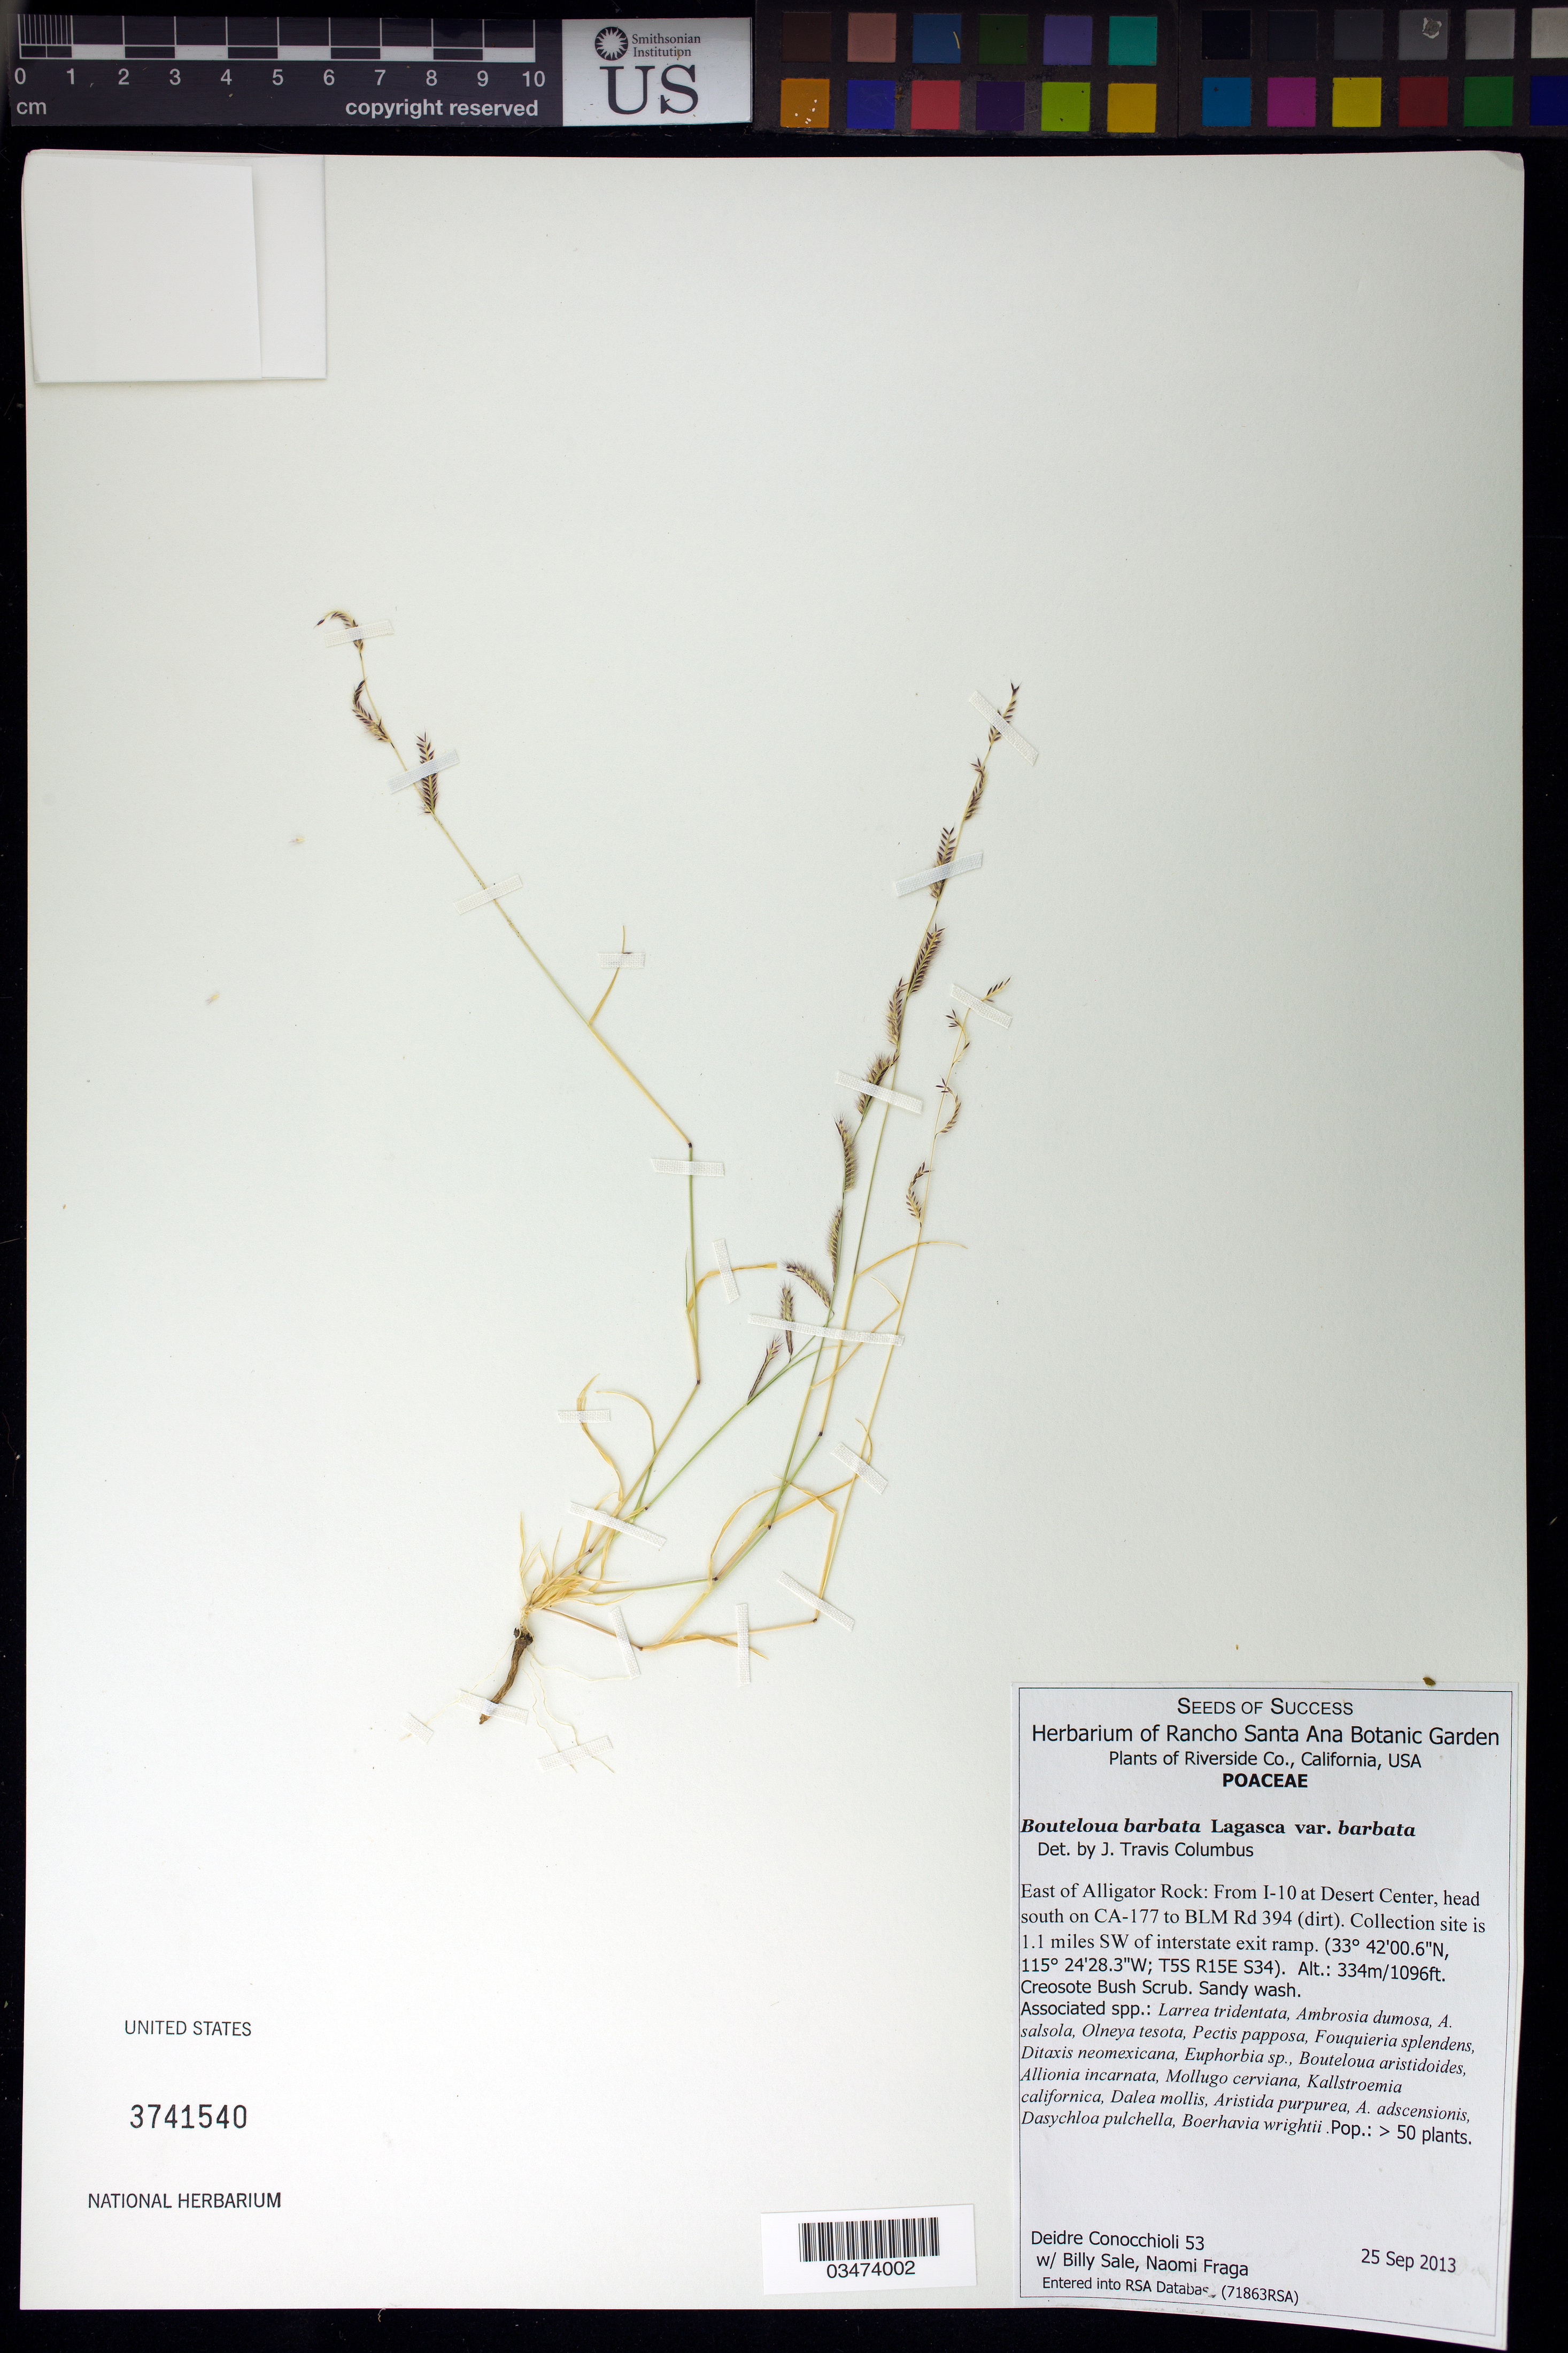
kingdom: Plantae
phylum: Tracheophyta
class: Liliopsida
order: Poales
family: Poaceae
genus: Bouteloua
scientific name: Bouteloua barbata var. barbata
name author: Lagger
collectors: D. Conocchioli, B. Sale & N. Fraga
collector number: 53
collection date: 2013-09-25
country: United States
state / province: California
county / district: Riverside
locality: E of Alligator Rock, south on CA-177 to BLM Rd 394, 1.1 miles SW of interstate exit ramp.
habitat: Creosote Bush Scrub,sandy wash.Associated species: Pectis papposa, Larrea trinedata, Ambrosa dumosa, Dalea mollis, ect.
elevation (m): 334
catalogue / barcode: US 3741540